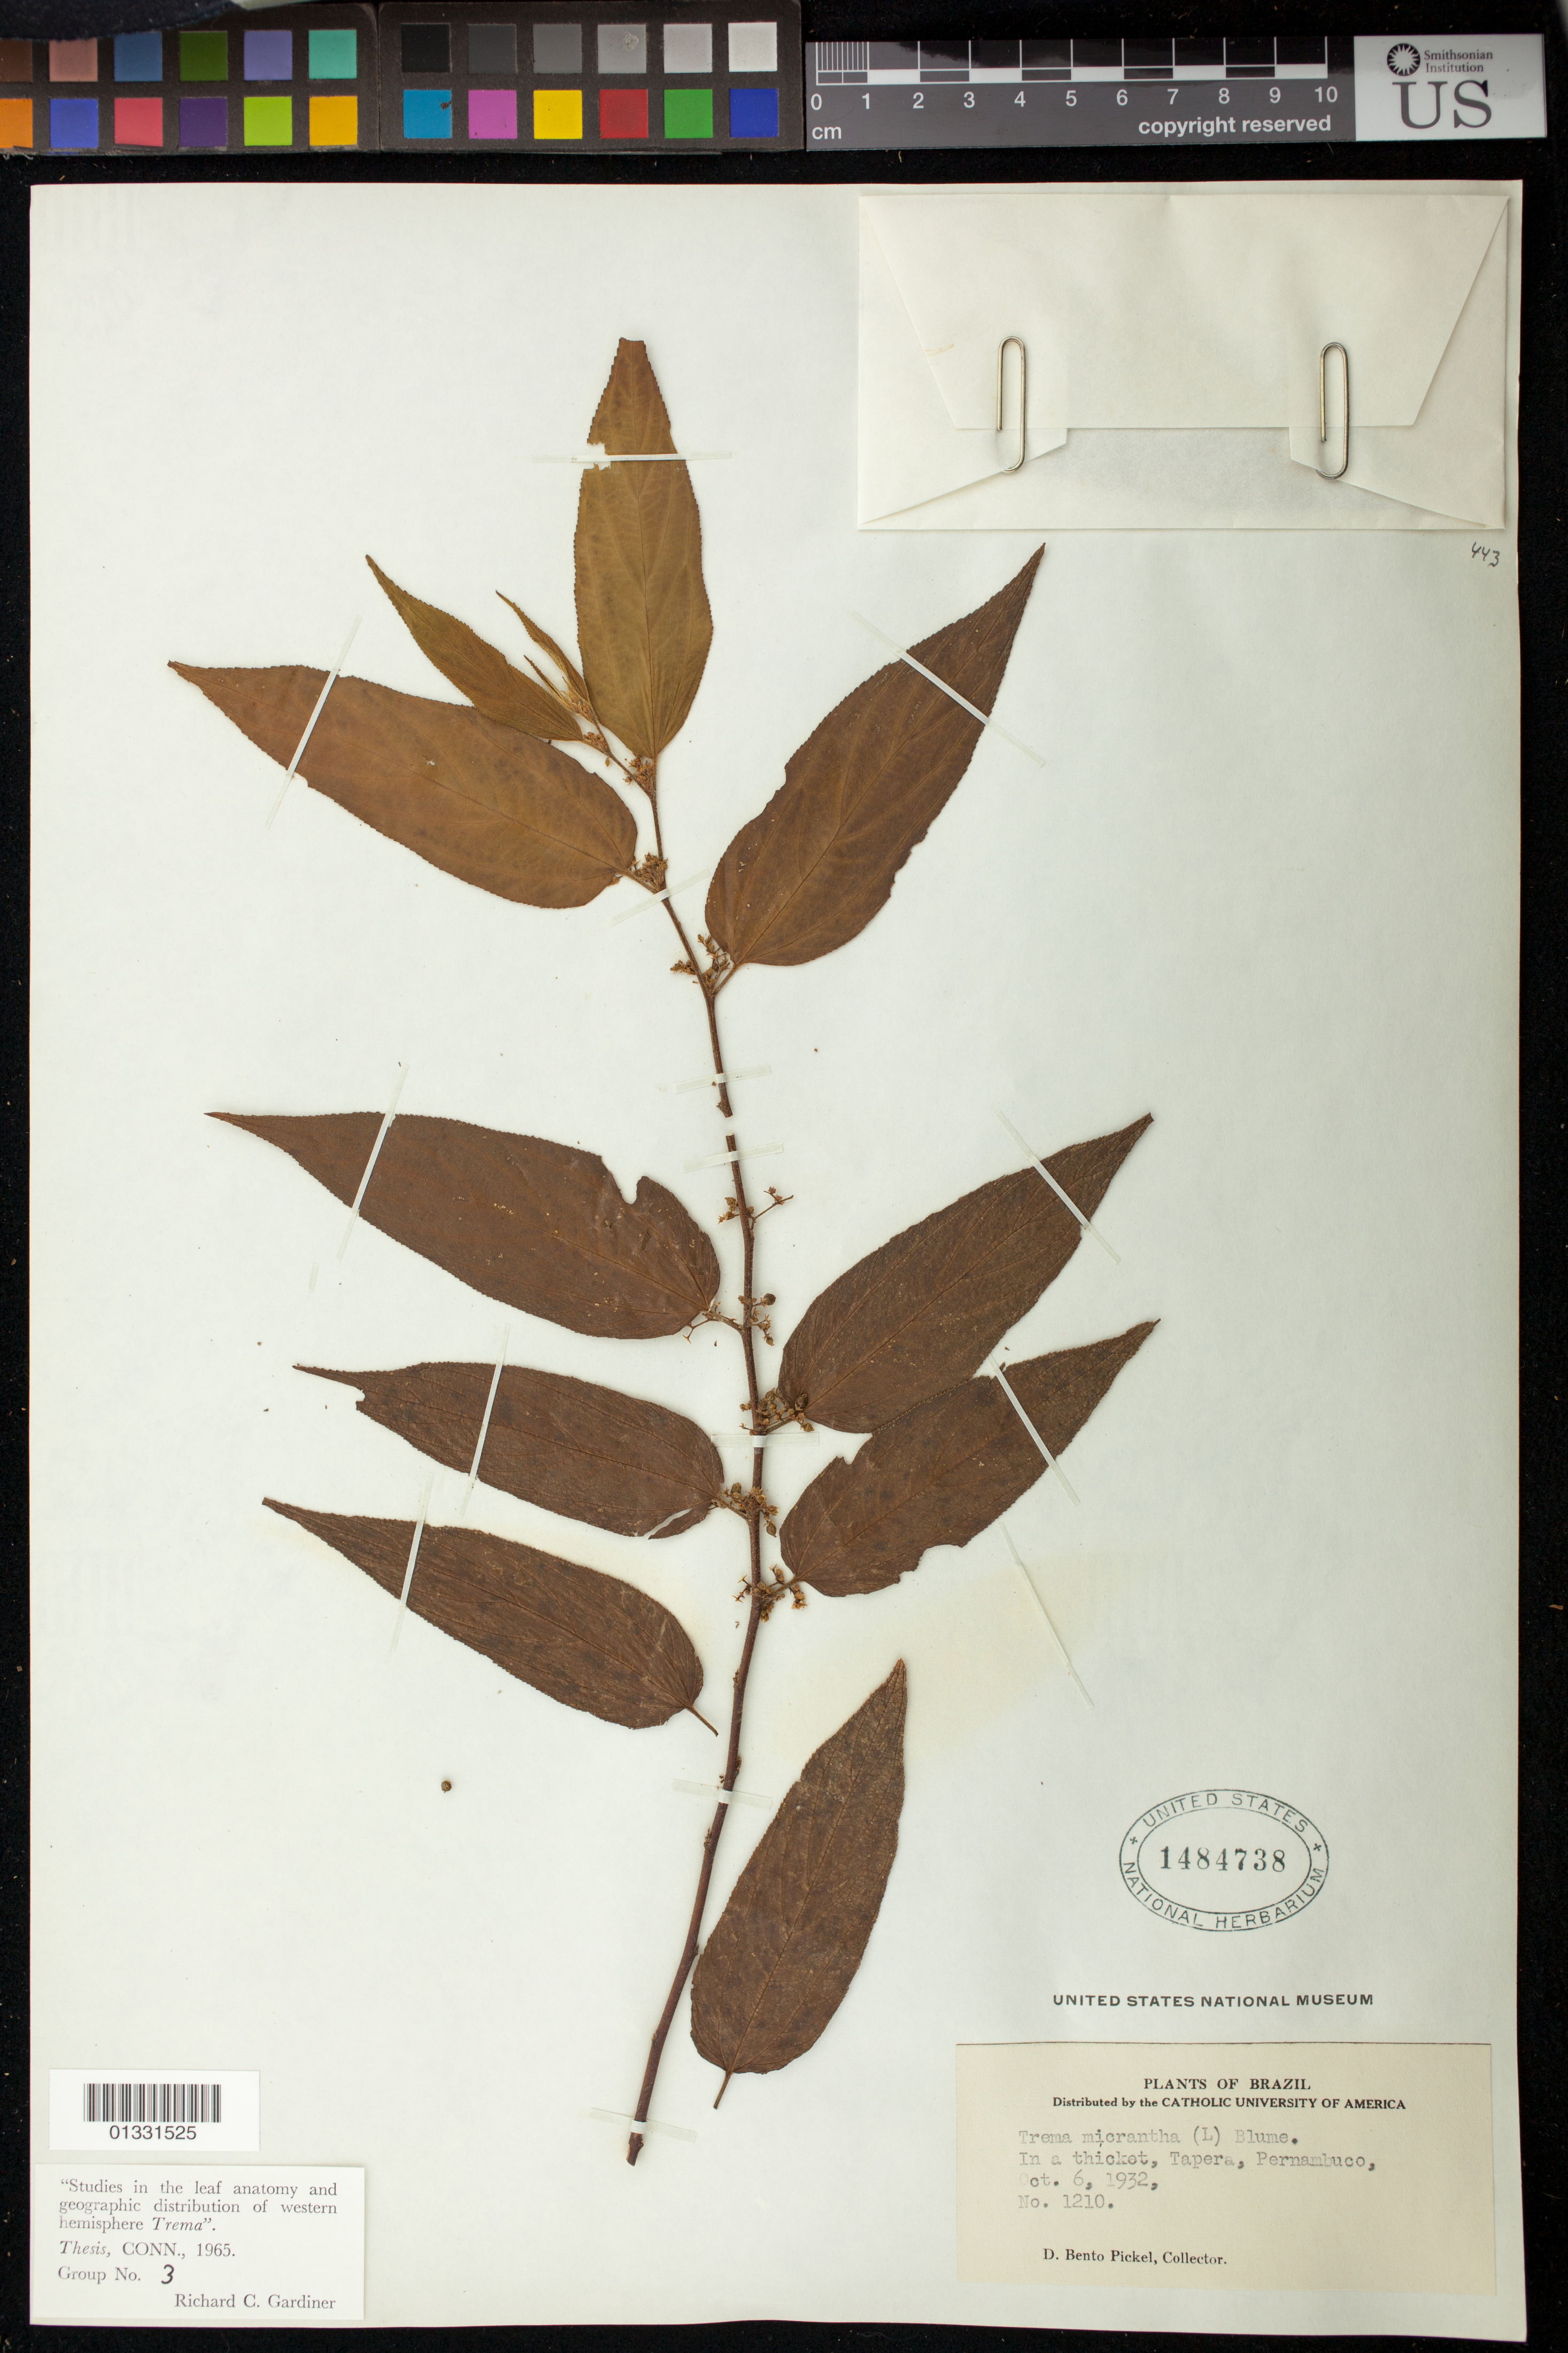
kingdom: Plantae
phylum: Tracheophyta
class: Magnoliopsida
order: Rosales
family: Cannabaceae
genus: Trema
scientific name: Trema micranthum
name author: (L.) Blume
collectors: B. J. Pickel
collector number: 1210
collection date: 1932-10-06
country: Brazil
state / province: Pernambuco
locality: Tapera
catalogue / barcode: US 1484738